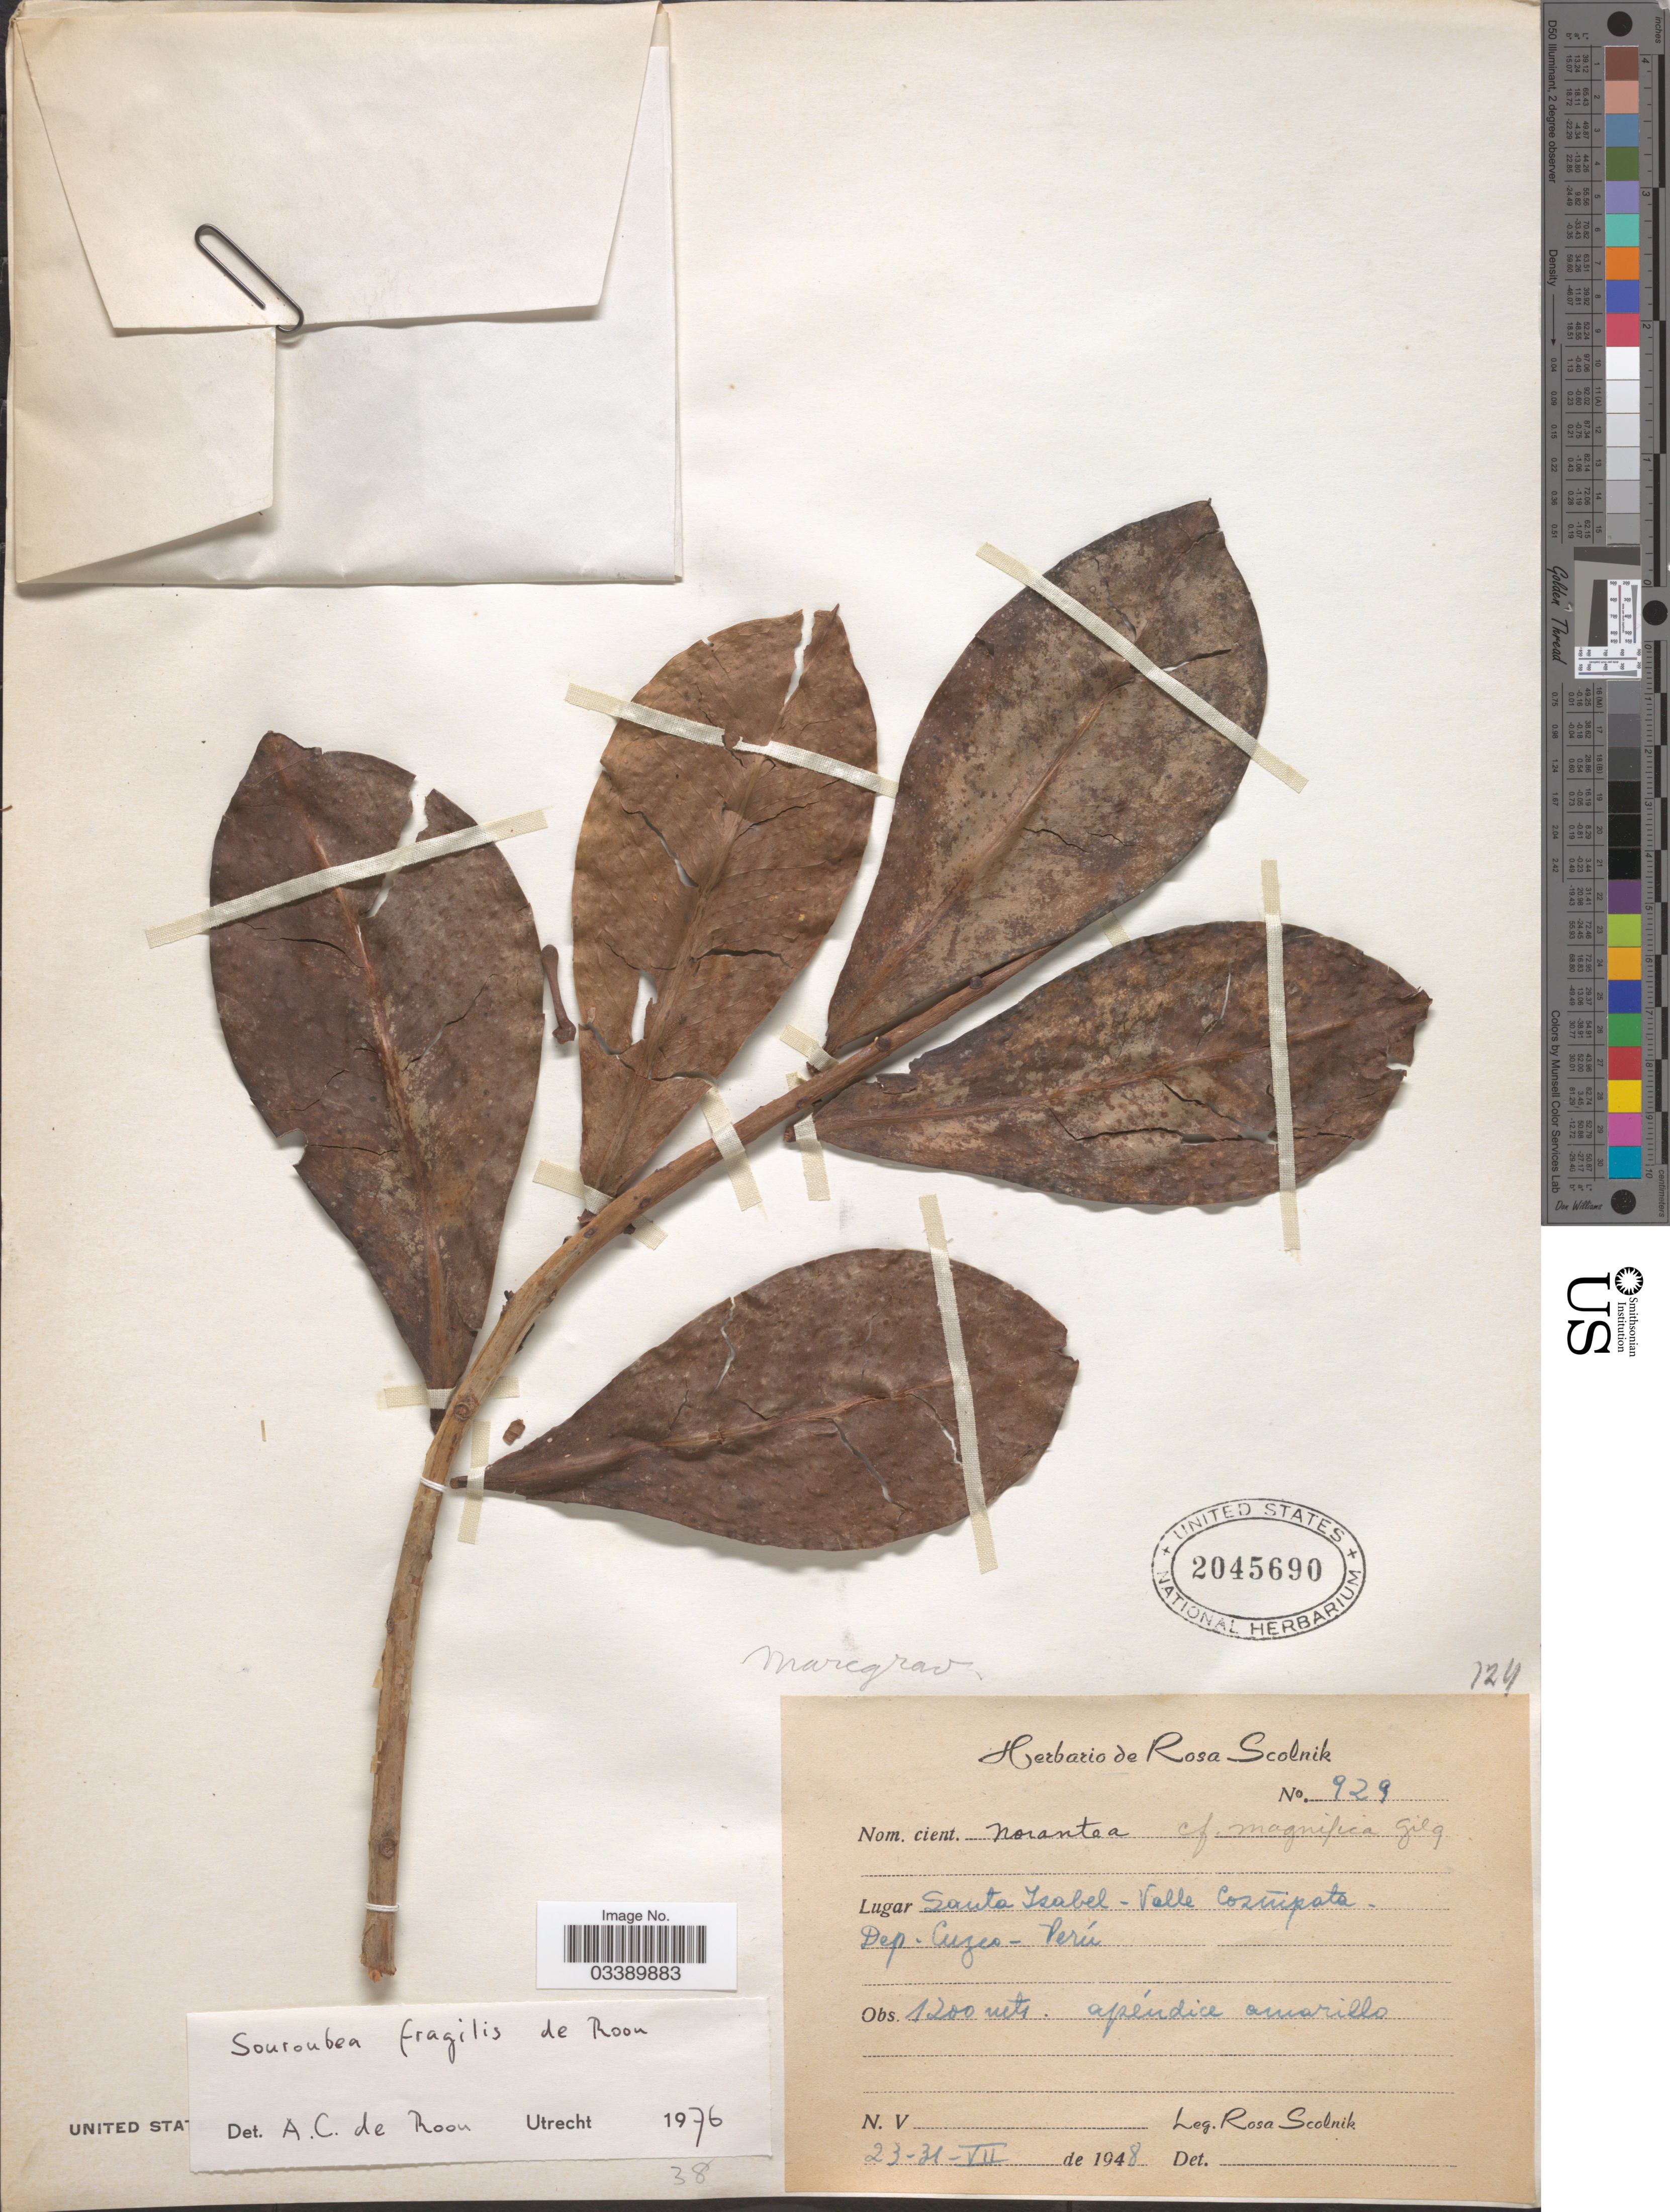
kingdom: Plantae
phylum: Tracheophyta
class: Magnoliopsida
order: Ericales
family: Marcgraviaceae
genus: Souroubea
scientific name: Souroubea fragilis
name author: de Roon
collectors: R. Scolnik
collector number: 929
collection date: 1948-07-23/1948-07-31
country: Peru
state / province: Cusco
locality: Santa Isabel - Valle Cosuipata. Dep. Cuzco.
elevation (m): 1200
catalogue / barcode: US 2045690